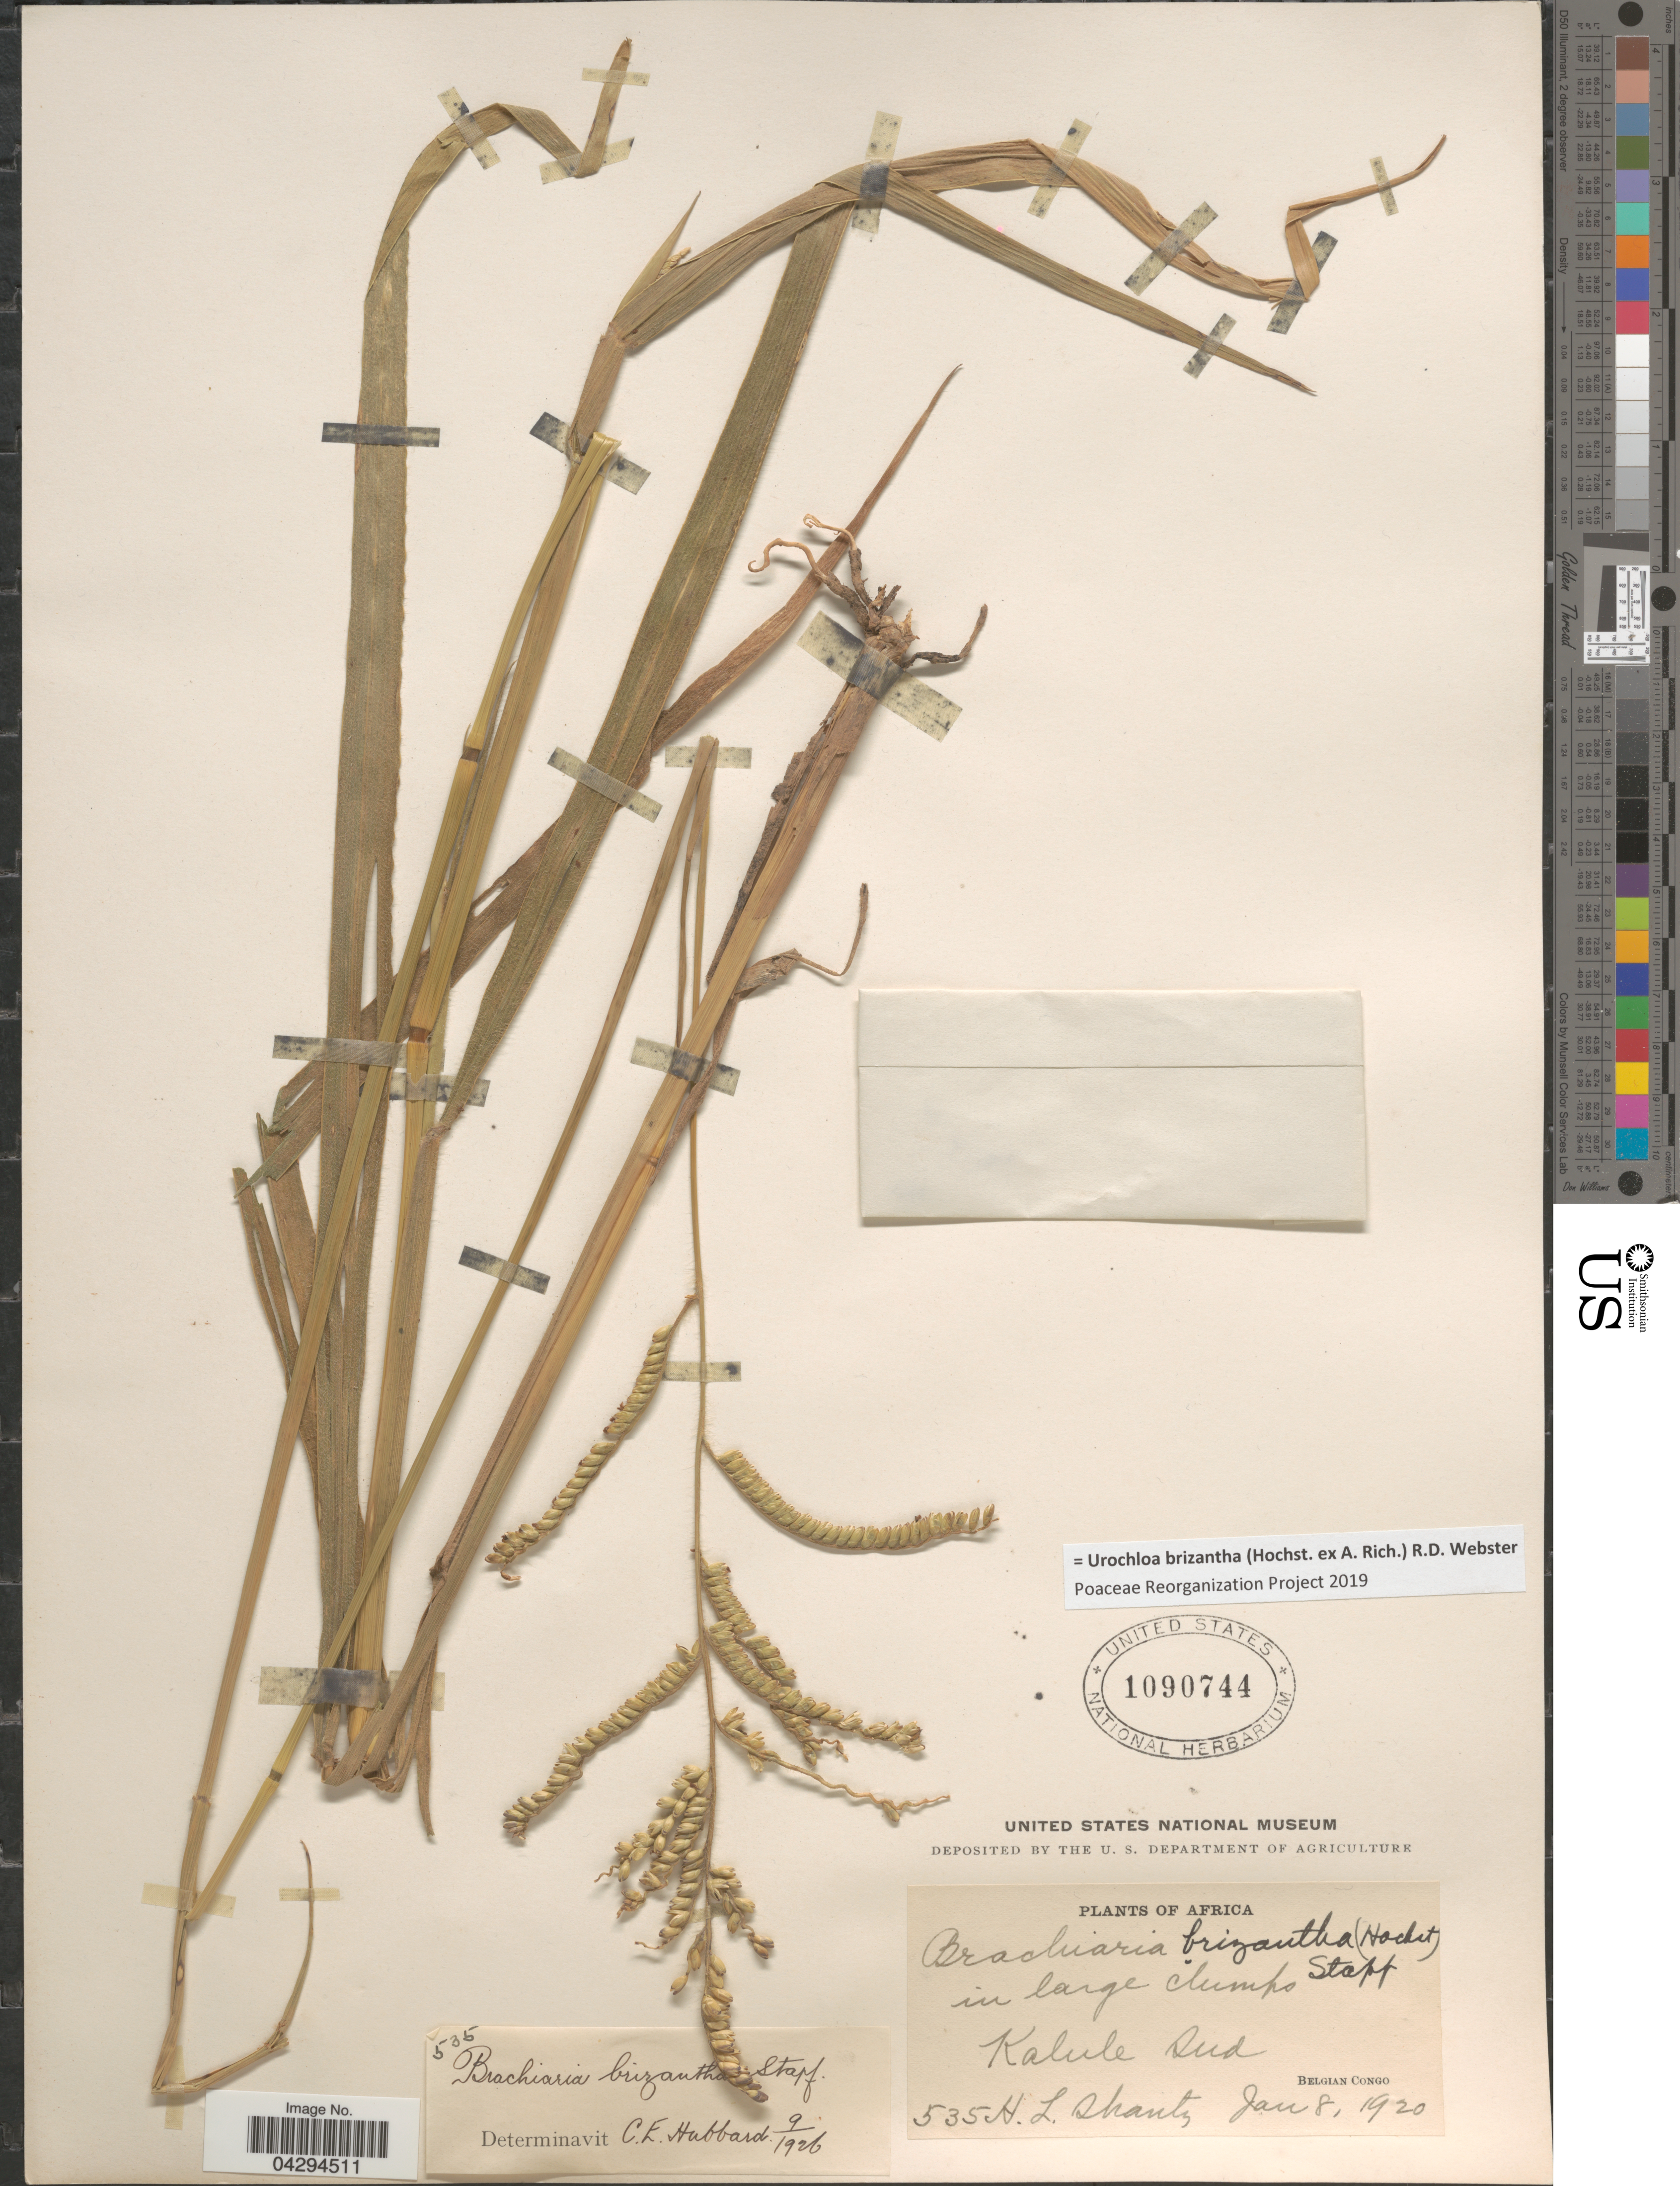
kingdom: Plantae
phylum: Tracheophyta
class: Liliopsida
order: Poales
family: Poaceae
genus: Urochloa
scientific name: Urochloa brizantha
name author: (Hochst. ex A. Rich.) R.D. Webster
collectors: H. Shantz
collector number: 535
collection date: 1920-01-08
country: Congo, Democratic Republic of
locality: Kalule Sud. Belgian Congo.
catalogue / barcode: US 1090744